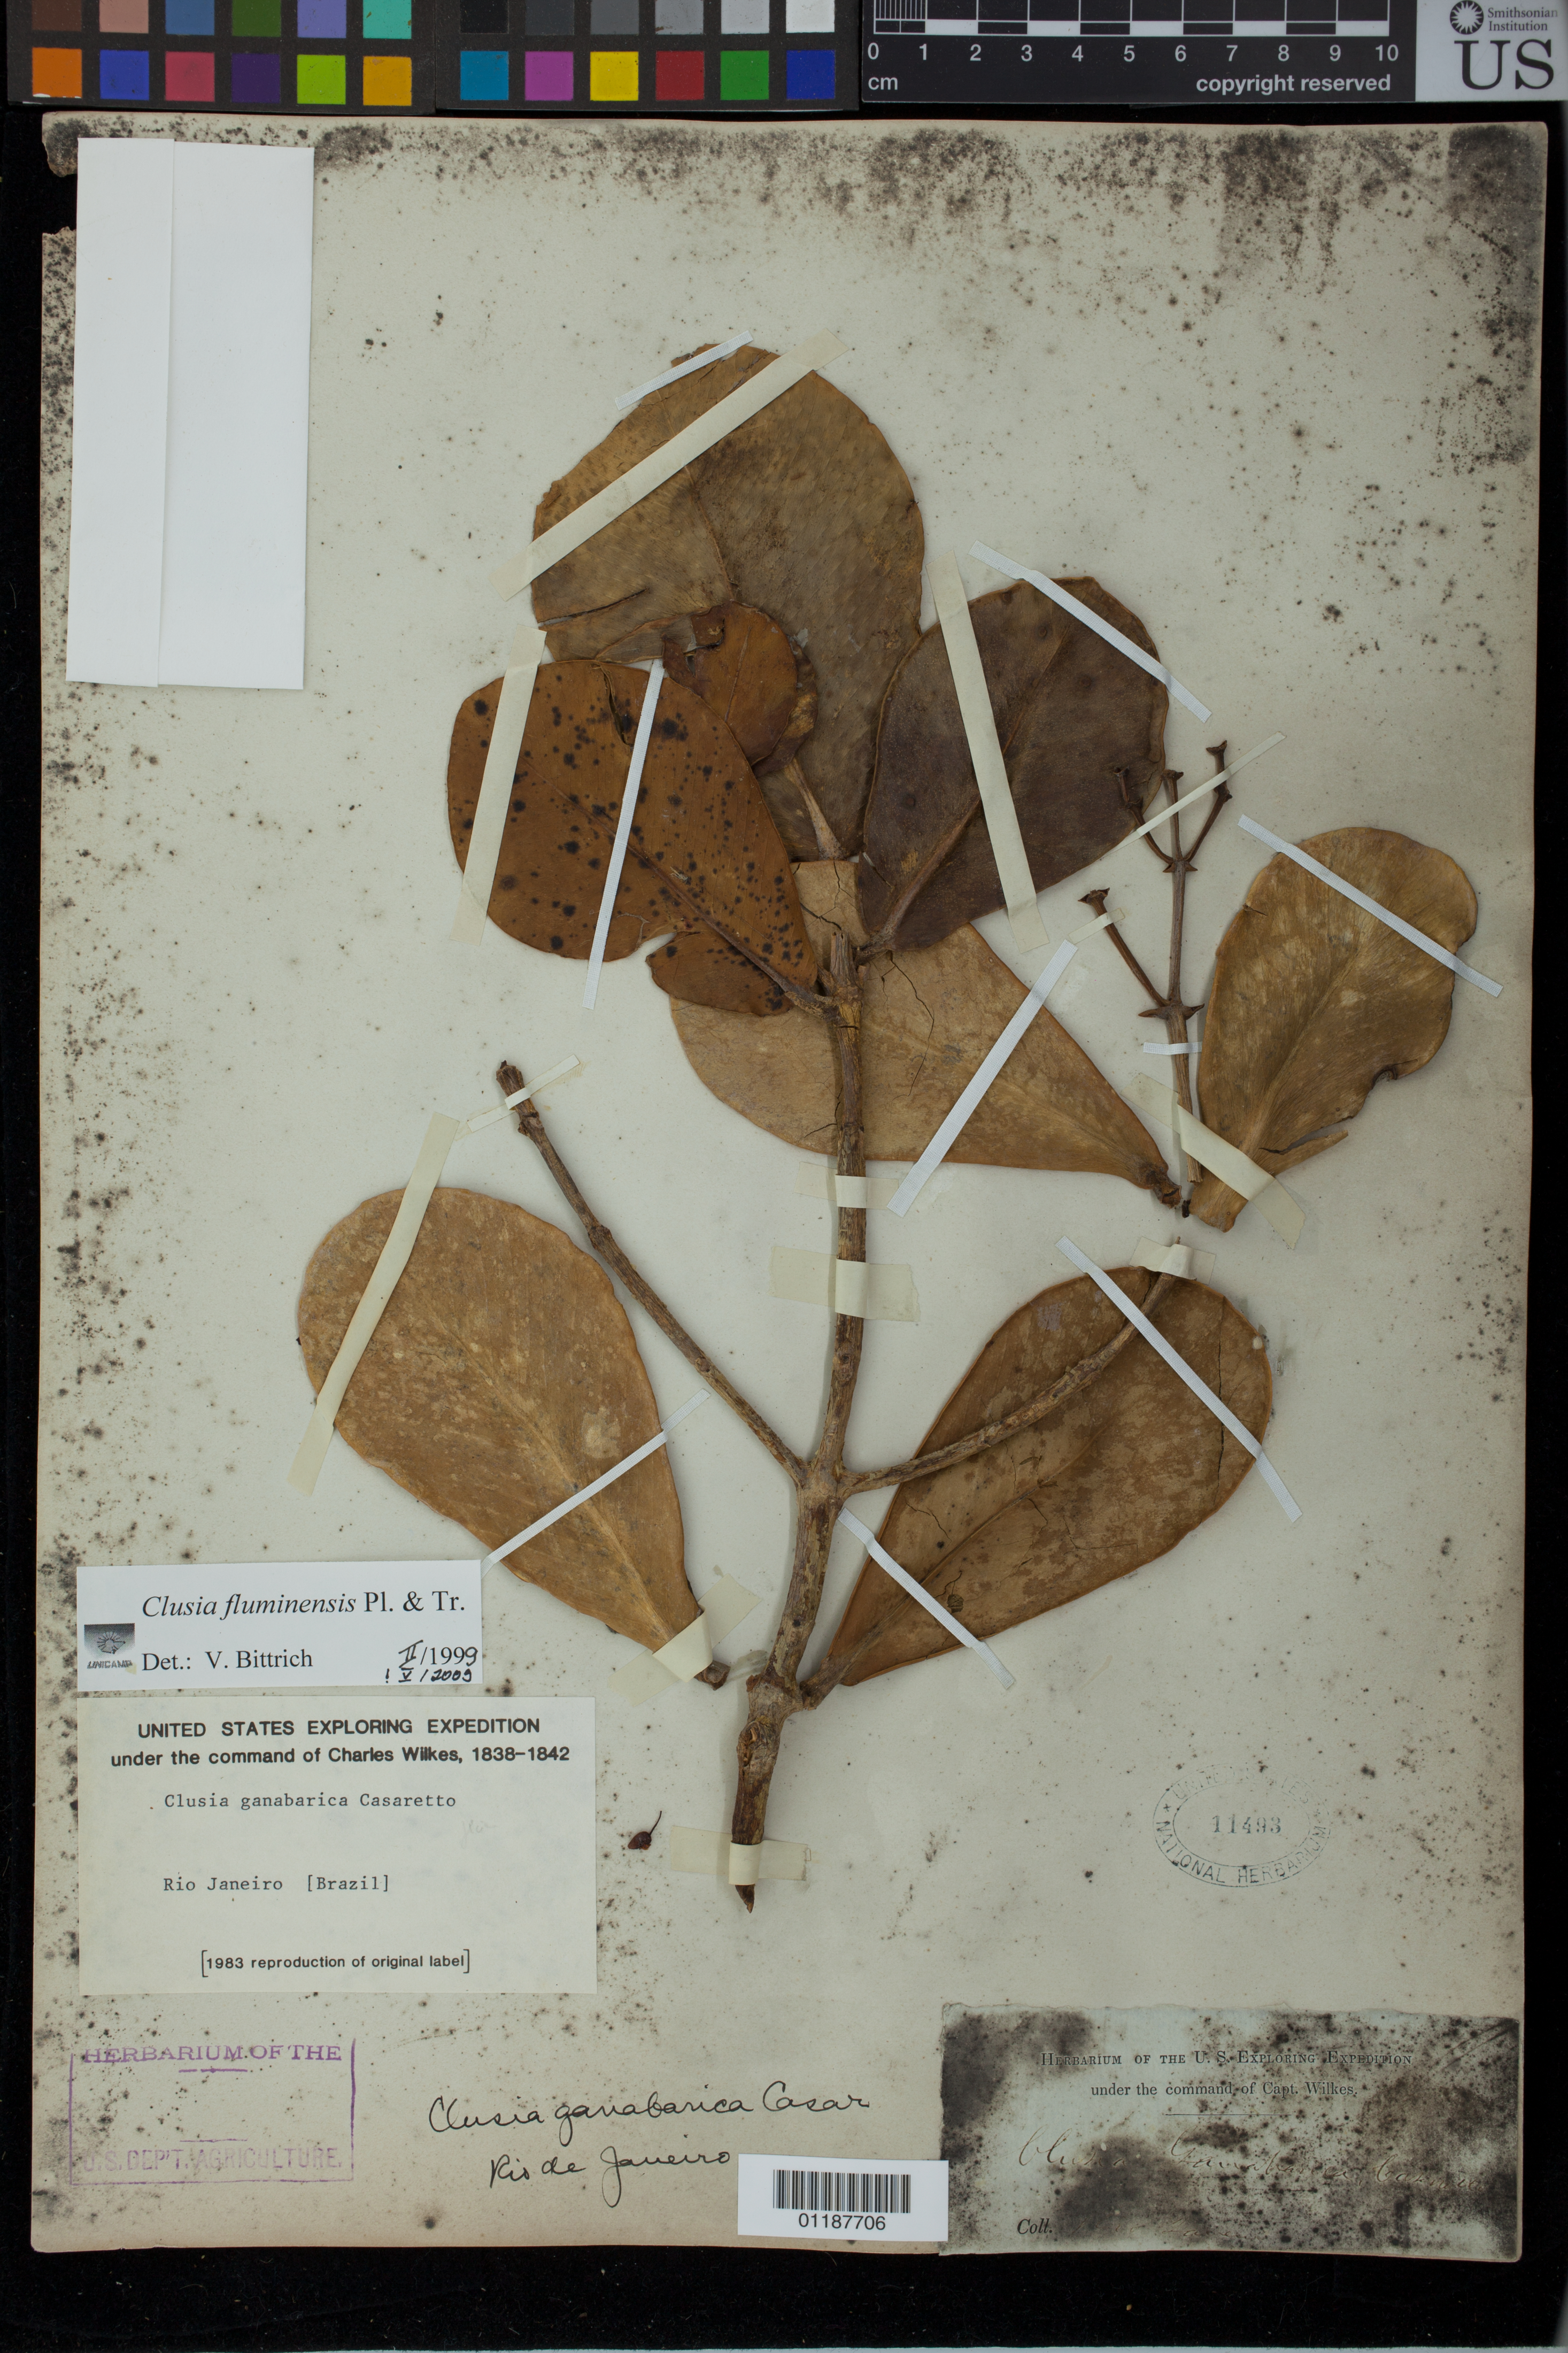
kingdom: Plantae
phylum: Tracheophyta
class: Magnoliopsida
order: Malpighiales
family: Clusiaceae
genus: Clusia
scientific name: Clusia fluminensis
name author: Planch. & Triana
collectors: Wilkes Explor. Exped.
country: Brazil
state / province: Río de Janeiro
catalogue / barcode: US 11493